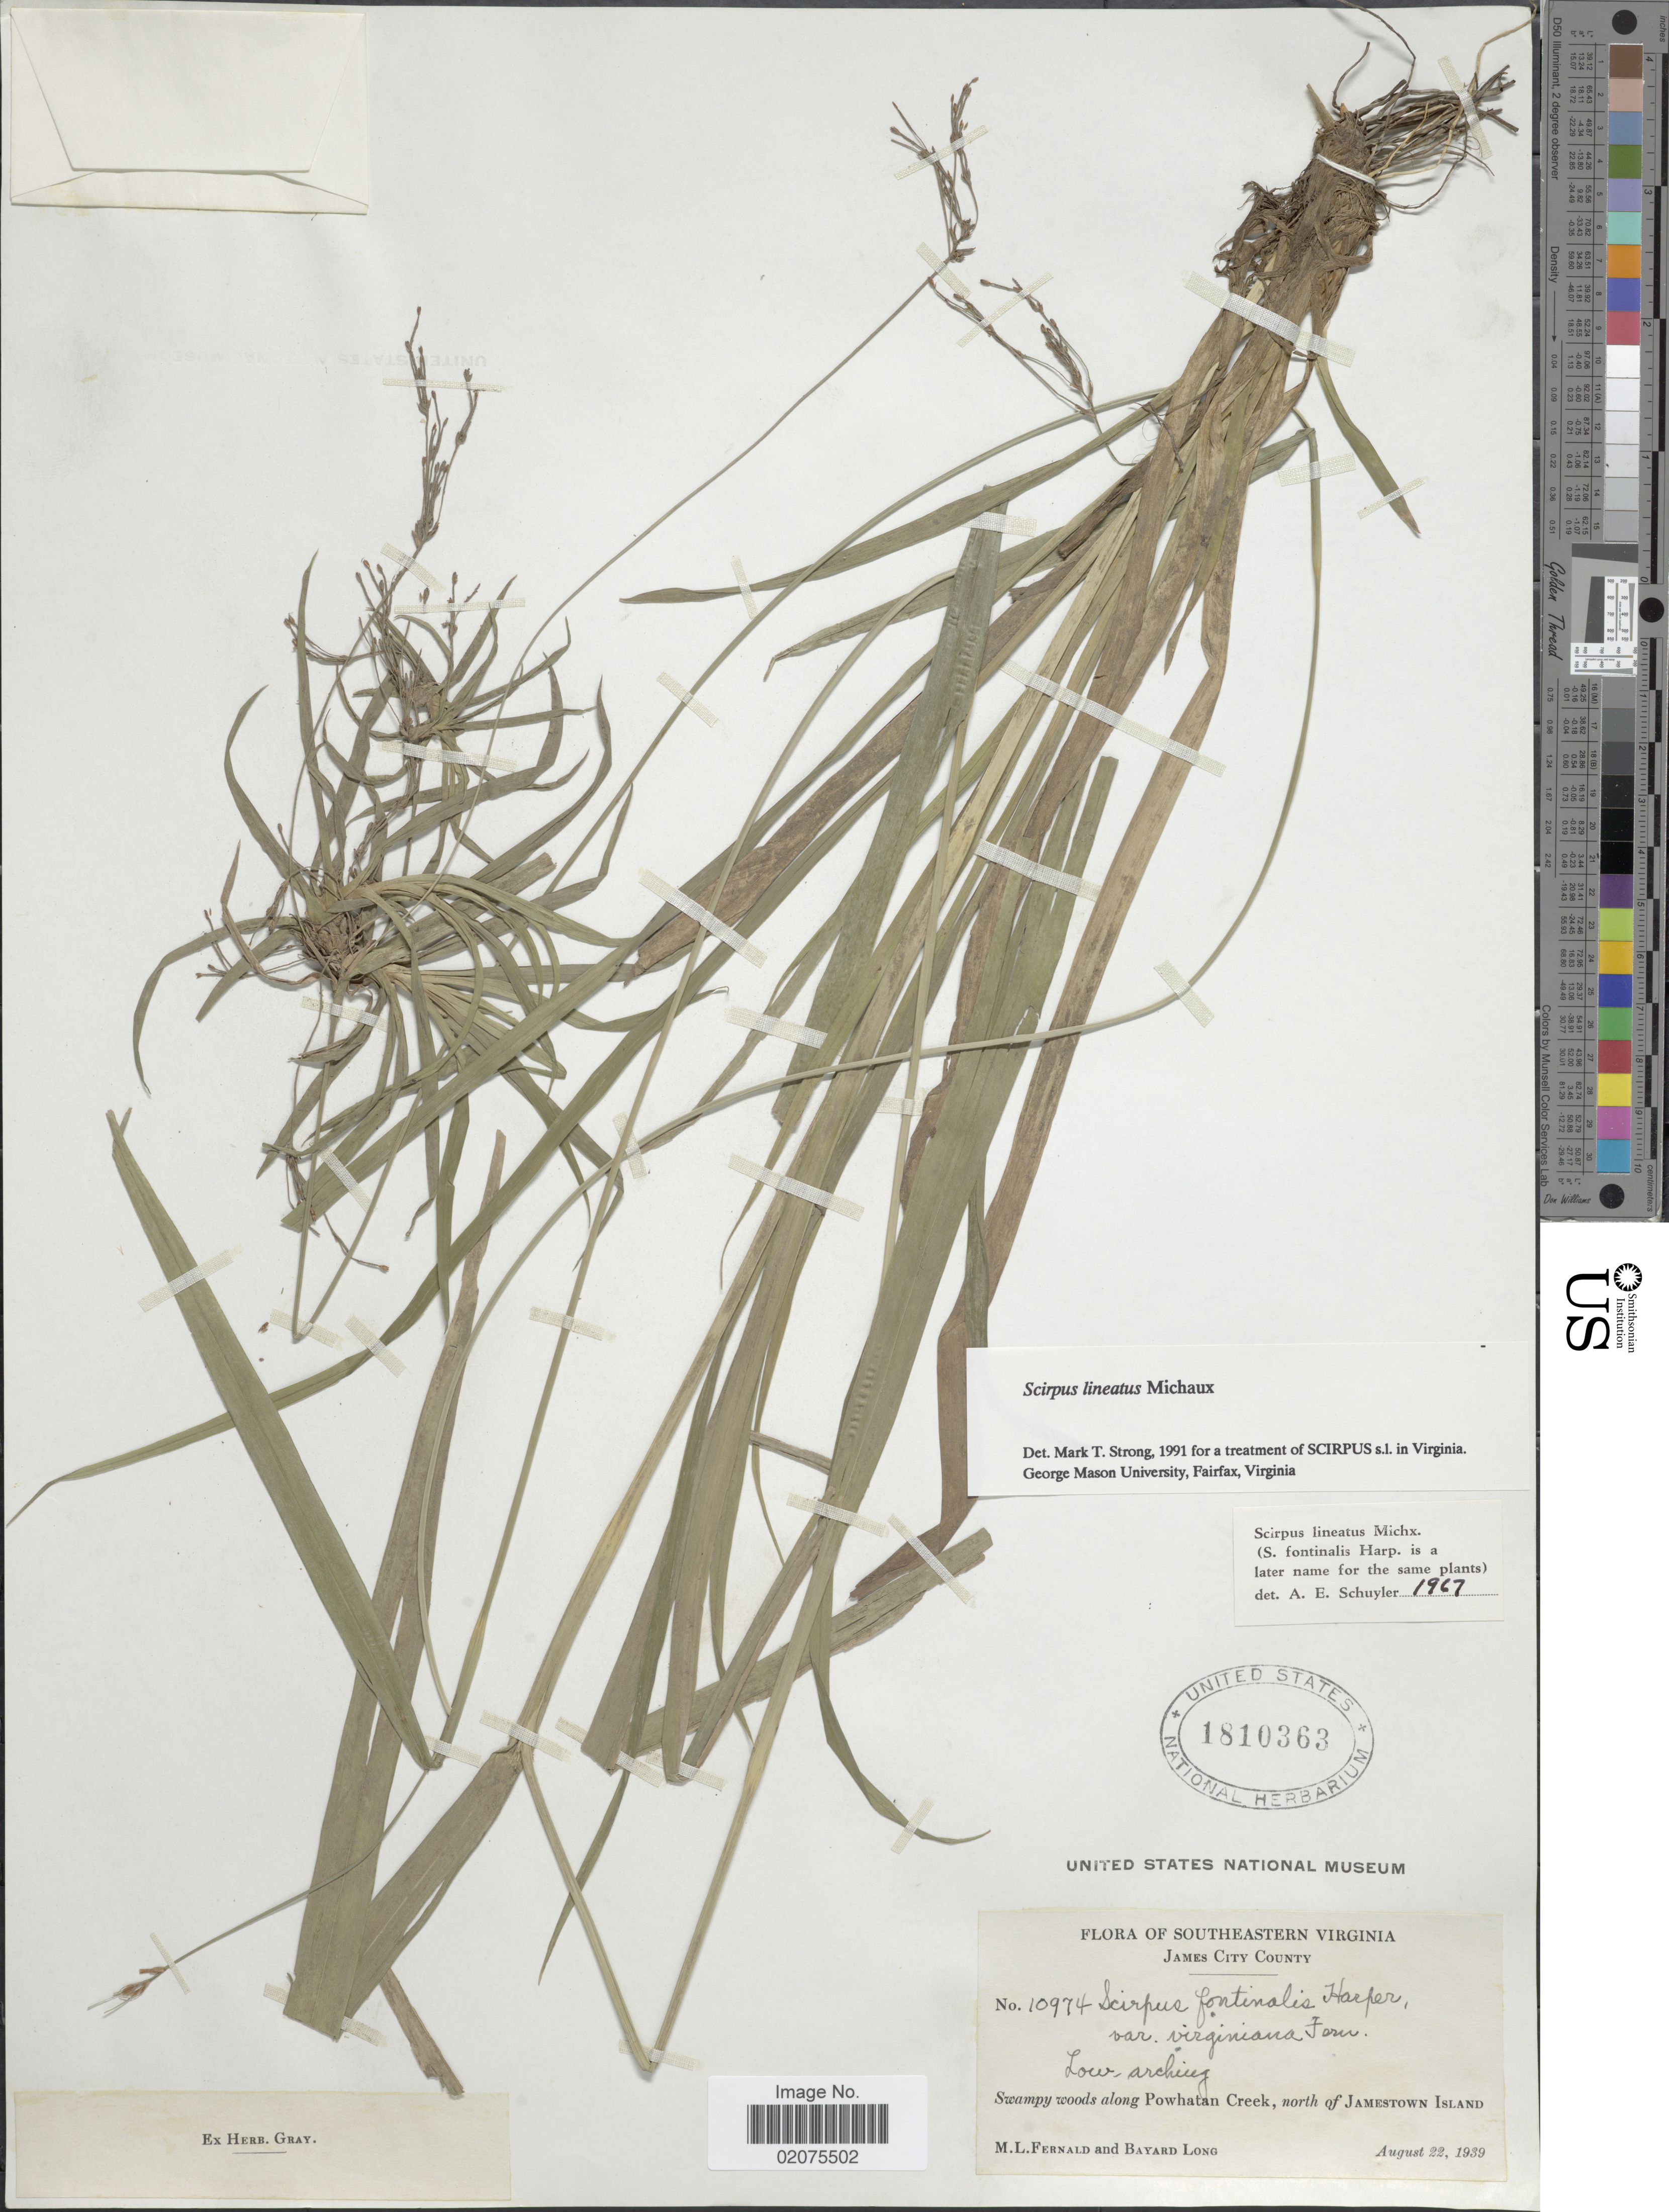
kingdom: Plantae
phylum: Tracheophyta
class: Liliopsida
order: Poales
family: Cyperaceae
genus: Scirpus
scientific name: Scirpus lineatus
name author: Michx.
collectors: M. L. Fernald & B. Long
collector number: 10974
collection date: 1939-08-22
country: United States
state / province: Virginia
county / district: James City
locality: Southeastern Virginia. James City County. Swampy woods along Powhatan Creek, north of Jamestown Island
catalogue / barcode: US 1810363